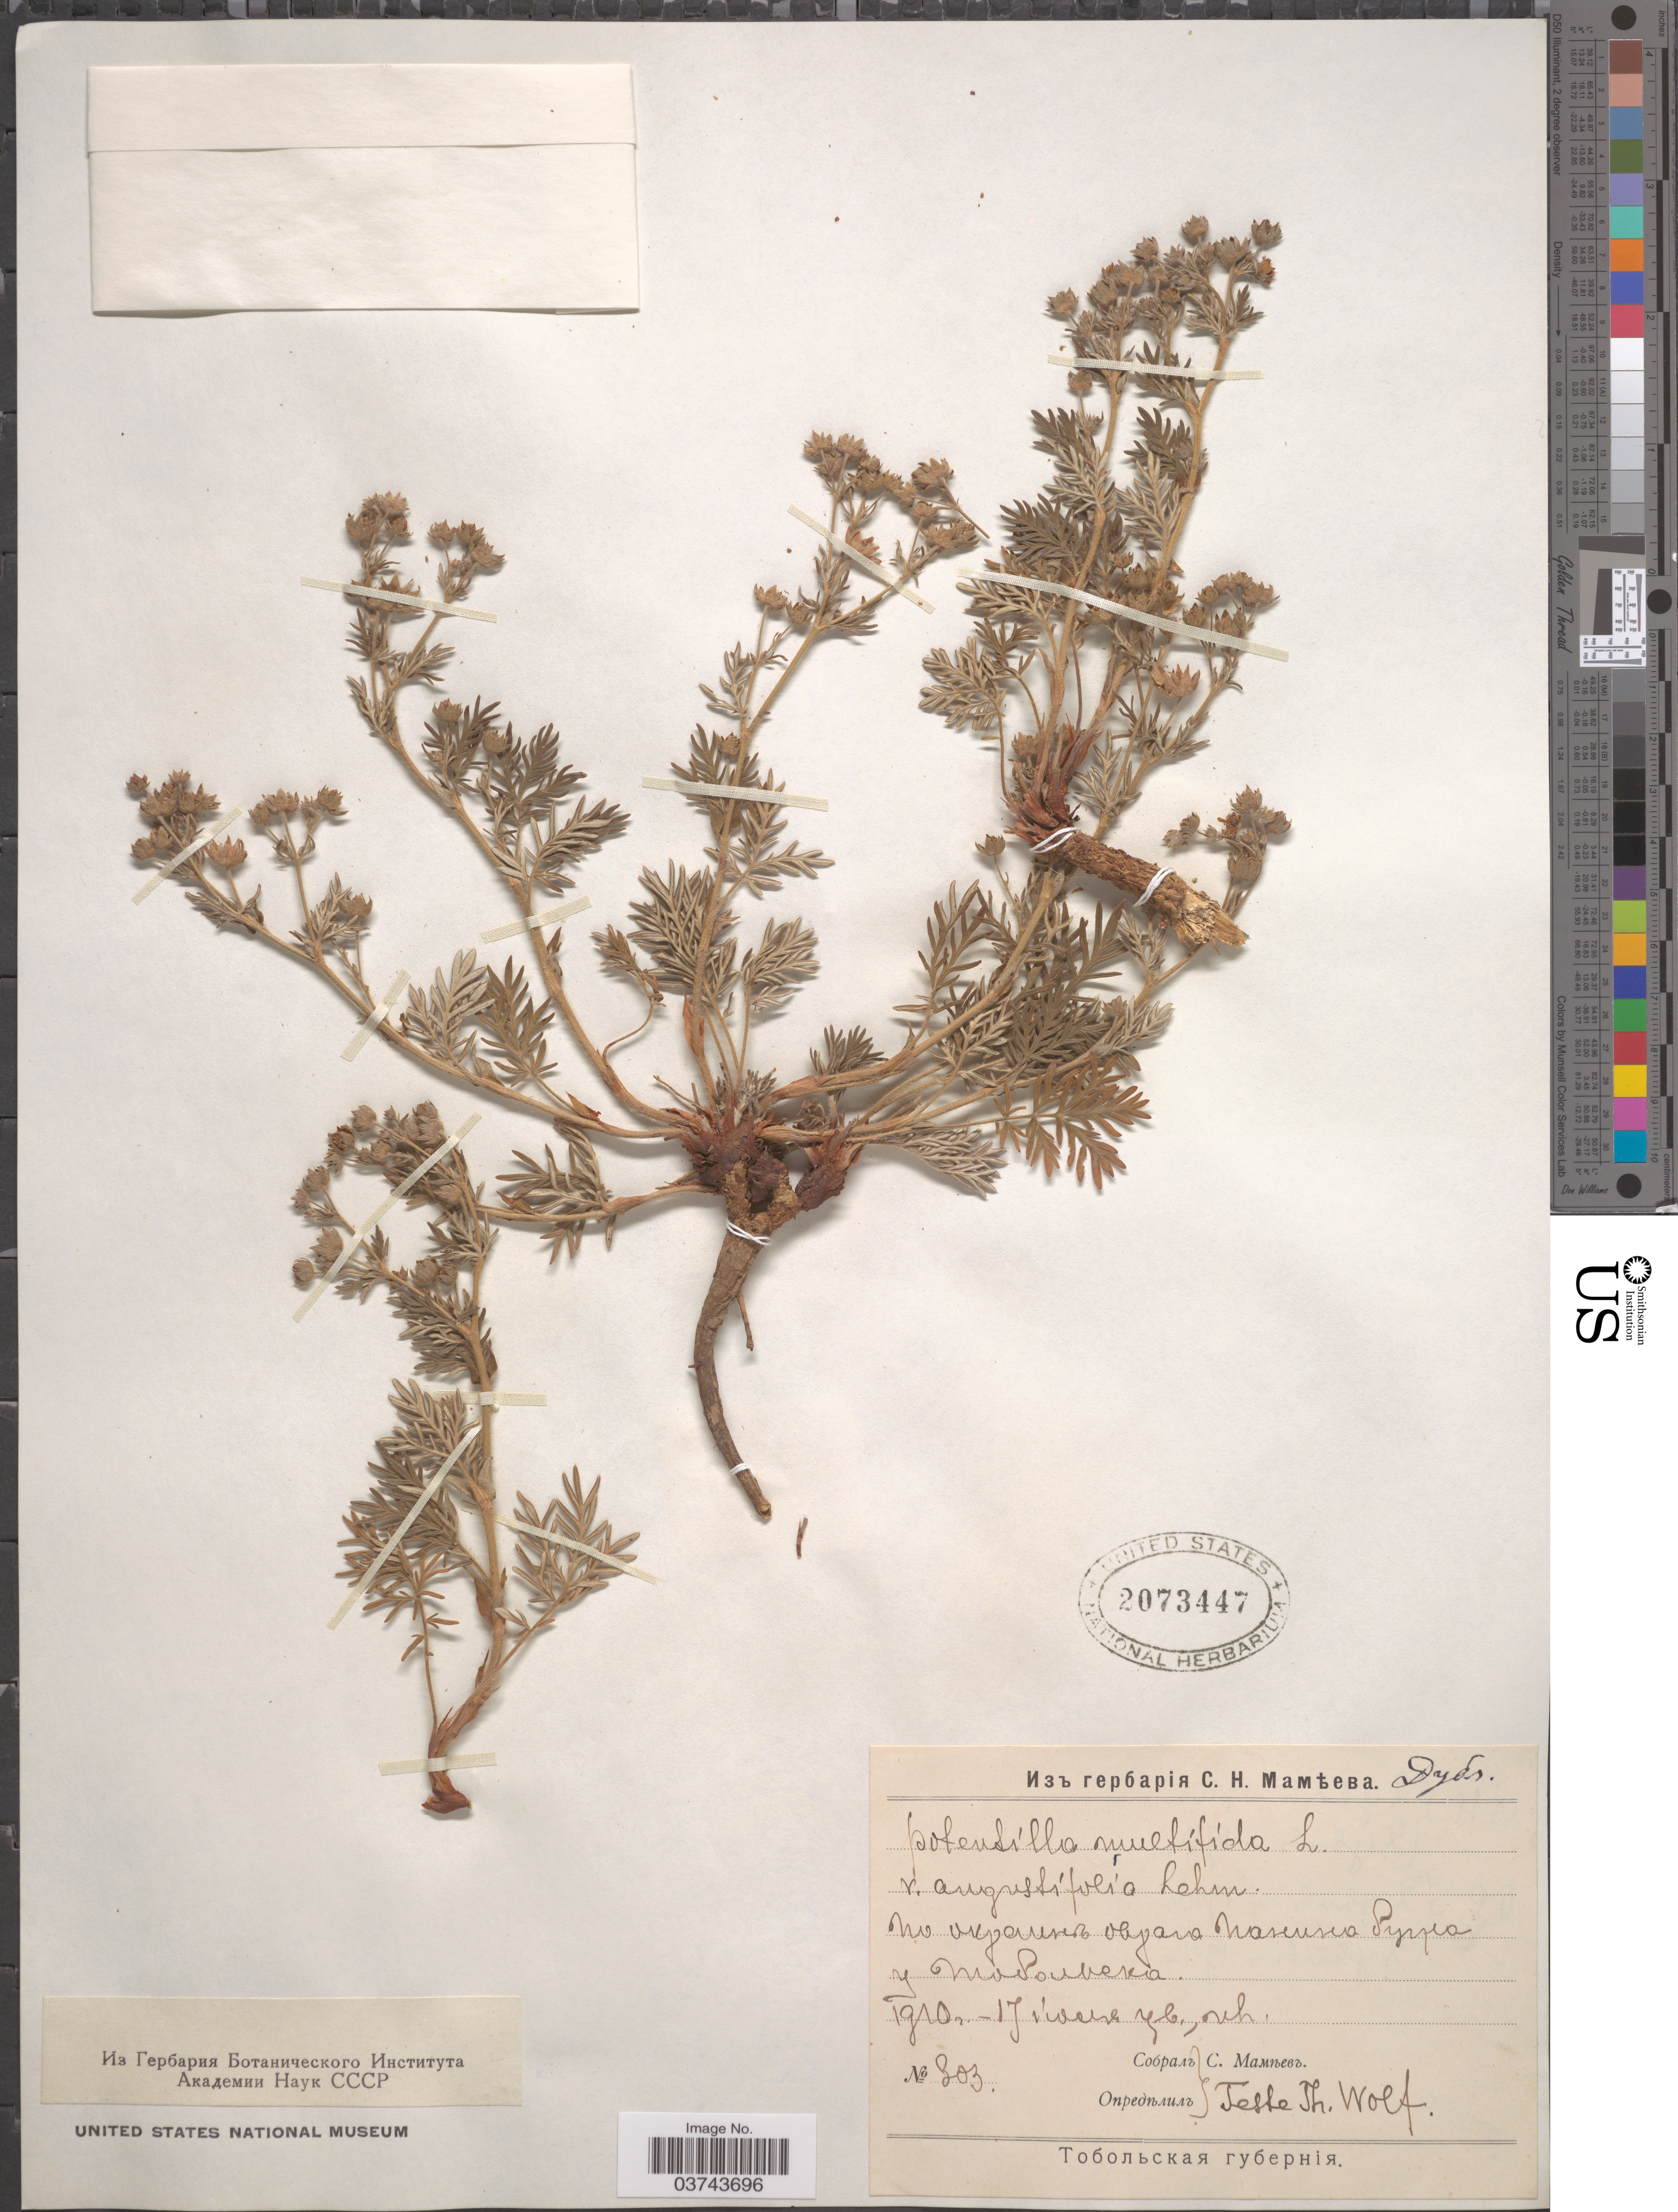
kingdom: Plantae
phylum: Tracheophyta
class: Magnoliopsida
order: Rosales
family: Rosaceae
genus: Potentilla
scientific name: Potentilla multifida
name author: L.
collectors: X & T. Wolf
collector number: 803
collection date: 1910-07-01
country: Russian Federation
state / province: Tyumen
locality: Vicinity of Tobolsk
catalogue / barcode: US 2073447